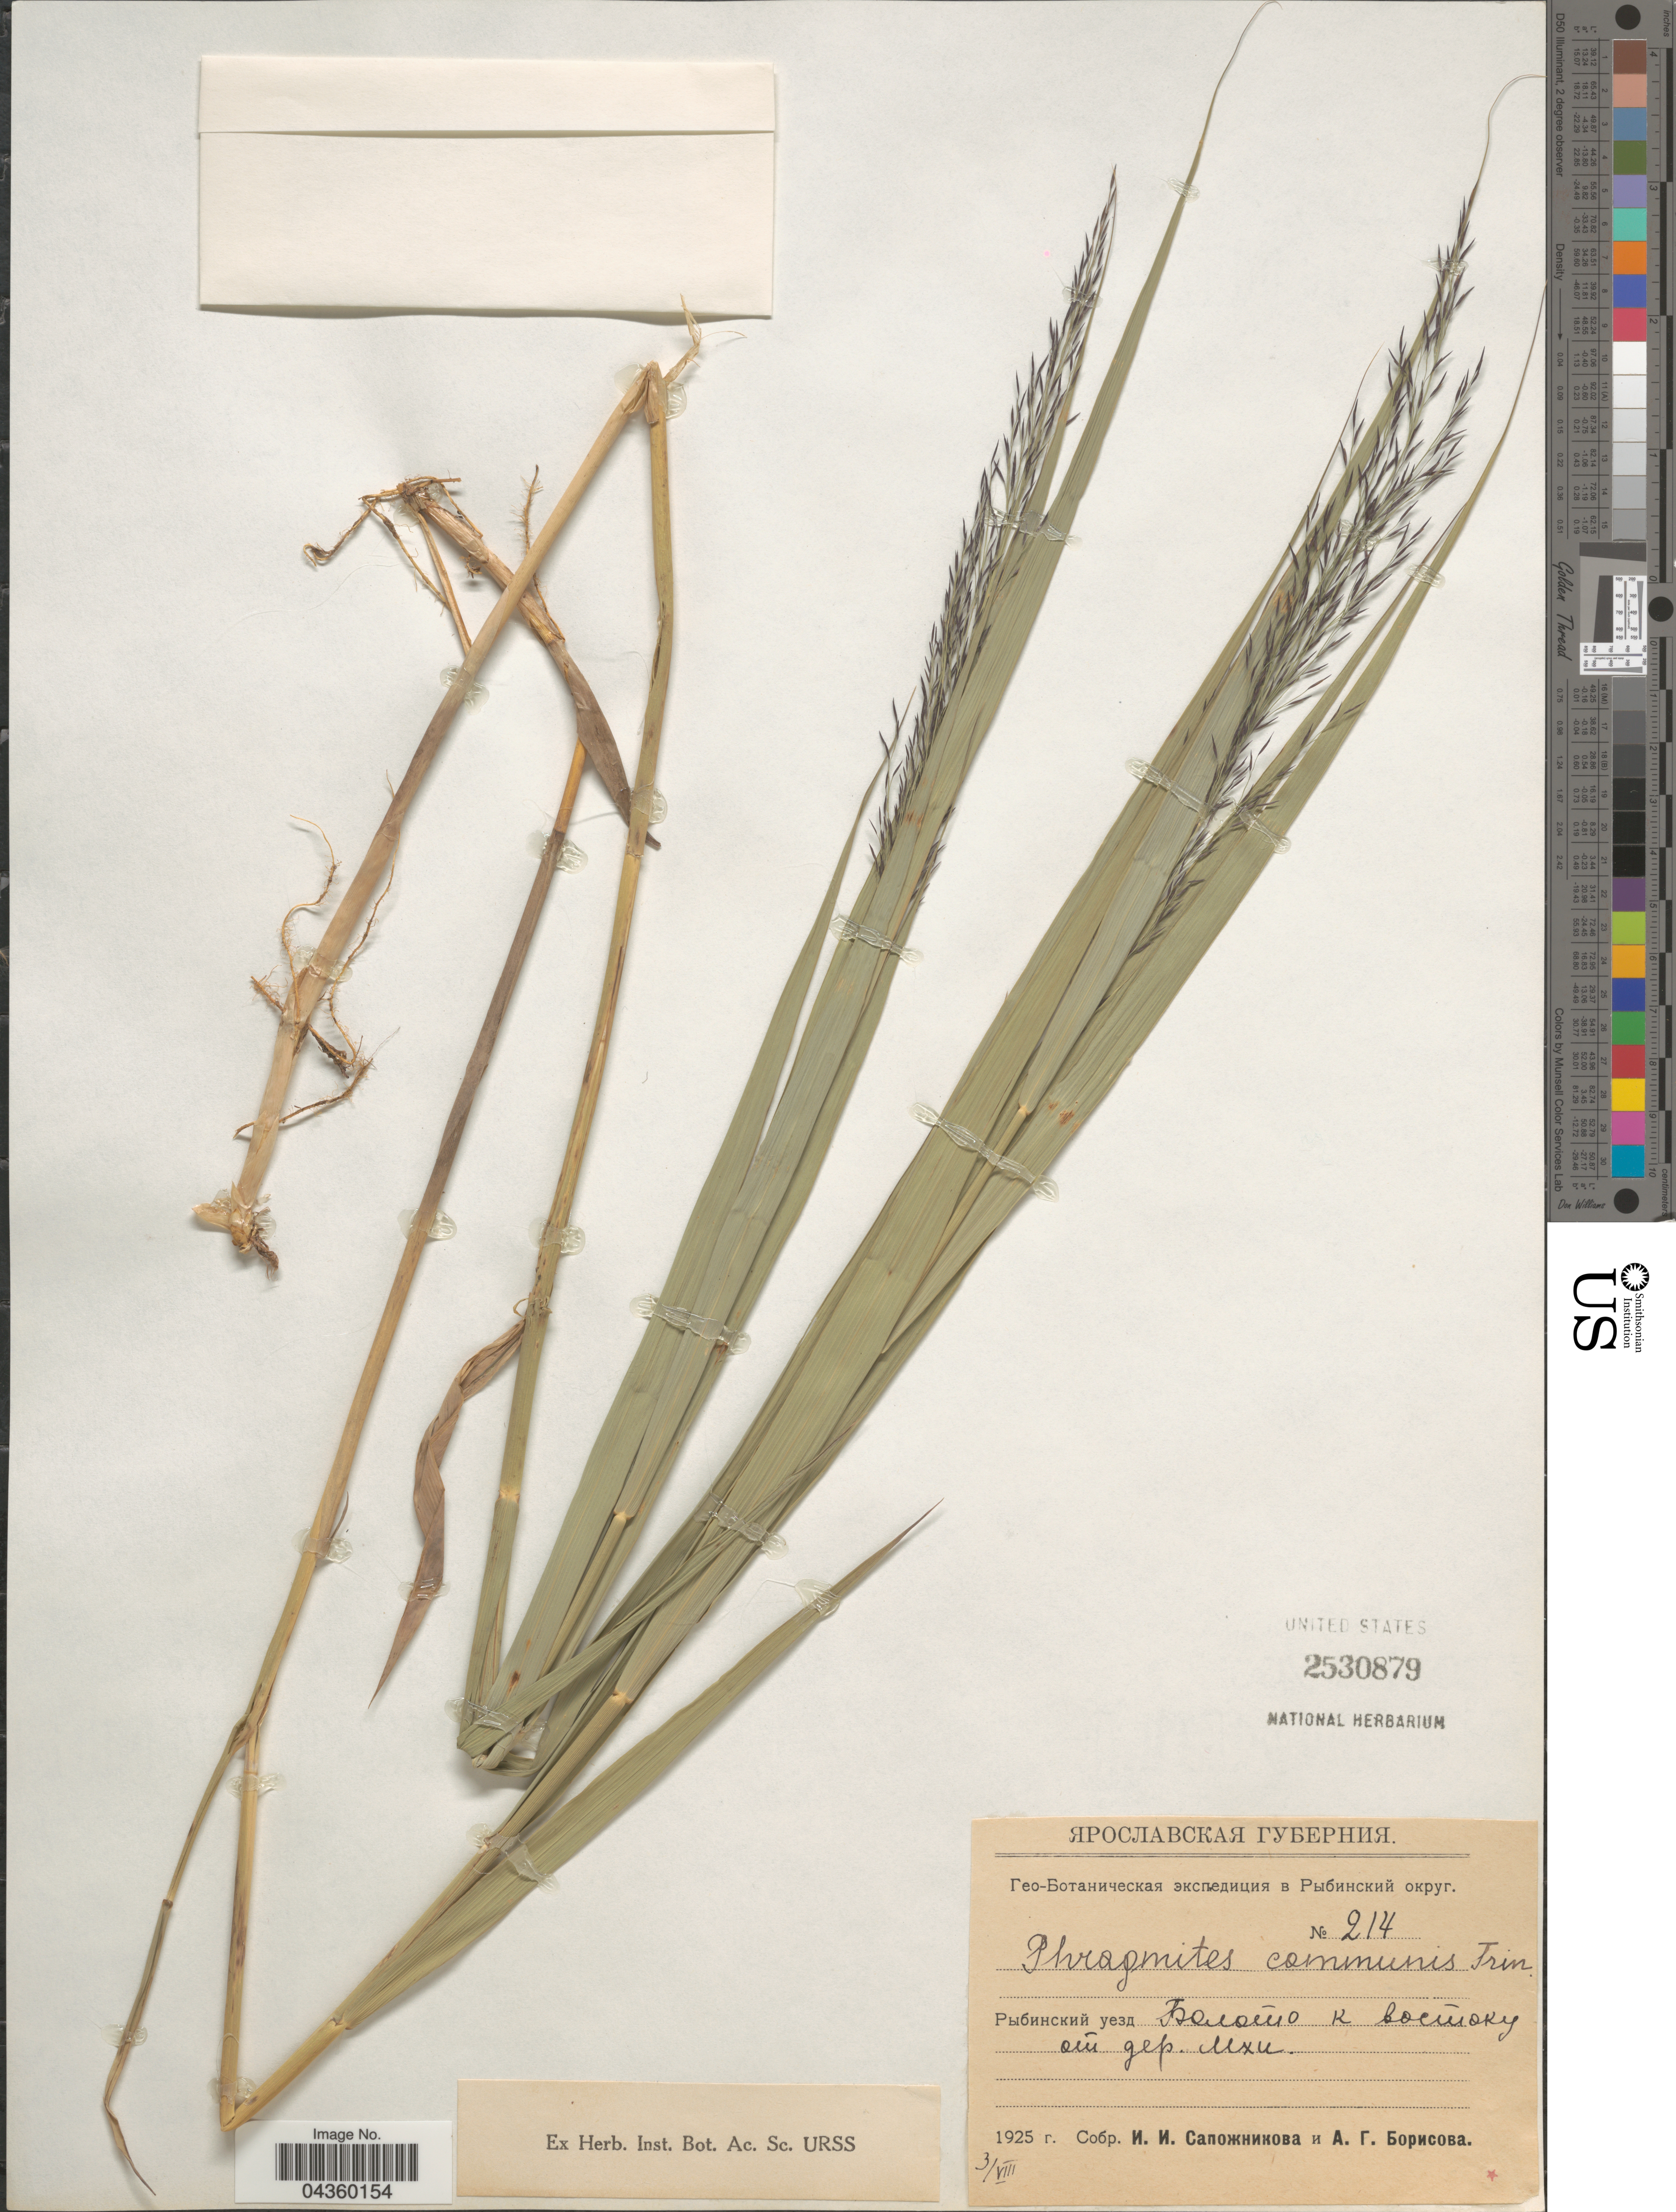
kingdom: Plantae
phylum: Tracheophyta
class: Liliopsida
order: Poales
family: Poaceae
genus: Phragmites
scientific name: Phragmites australis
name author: (Cav.) Trin. ex Steud.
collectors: I. Sapozhnikova & A. Borisova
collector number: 214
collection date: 1925-08-03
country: Russian Federation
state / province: Yaroslavl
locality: East of village Mkhi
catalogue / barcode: US 2530879